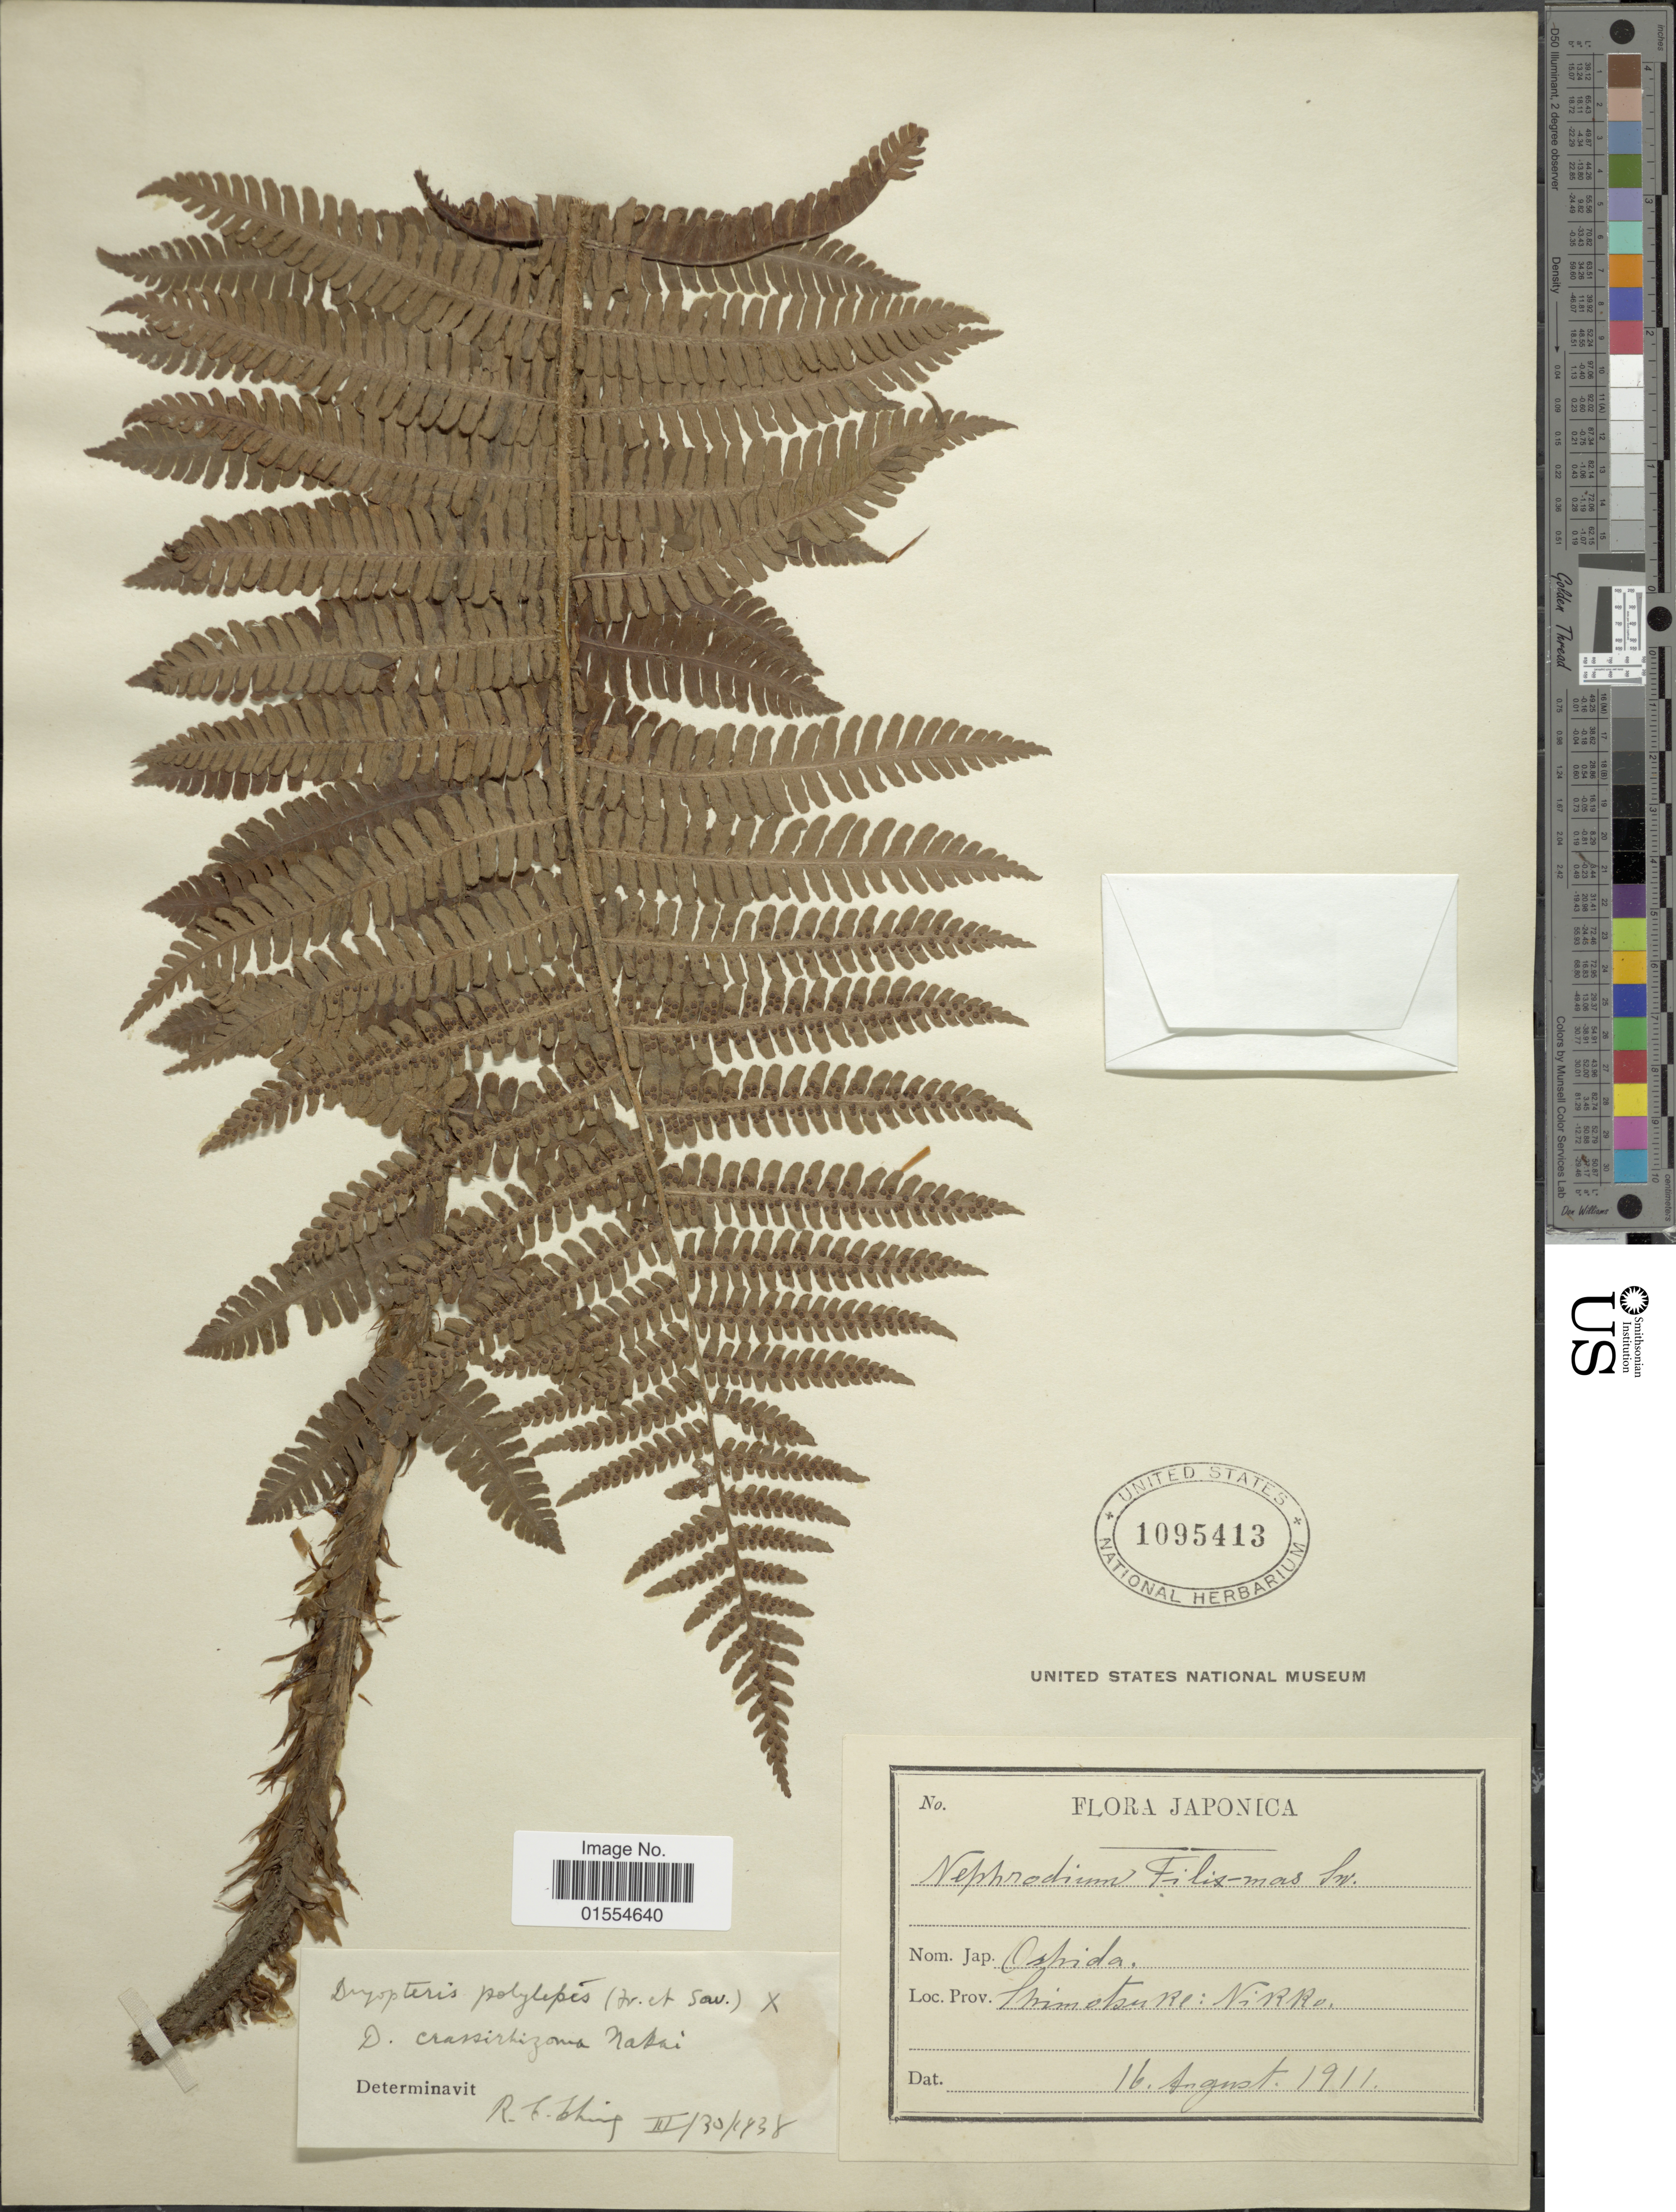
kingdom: Plantae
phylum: Tracheophyta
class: Polypodiopsida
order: Polypodiales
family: Dryopteridaceae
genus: Dryopteris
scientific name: Dryopteris polylepis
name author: (Franch. & Sav.) C. Chr.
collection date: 1911-08-16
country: Japan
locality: Shimotsuke: Nikko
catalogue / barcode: US 1095413